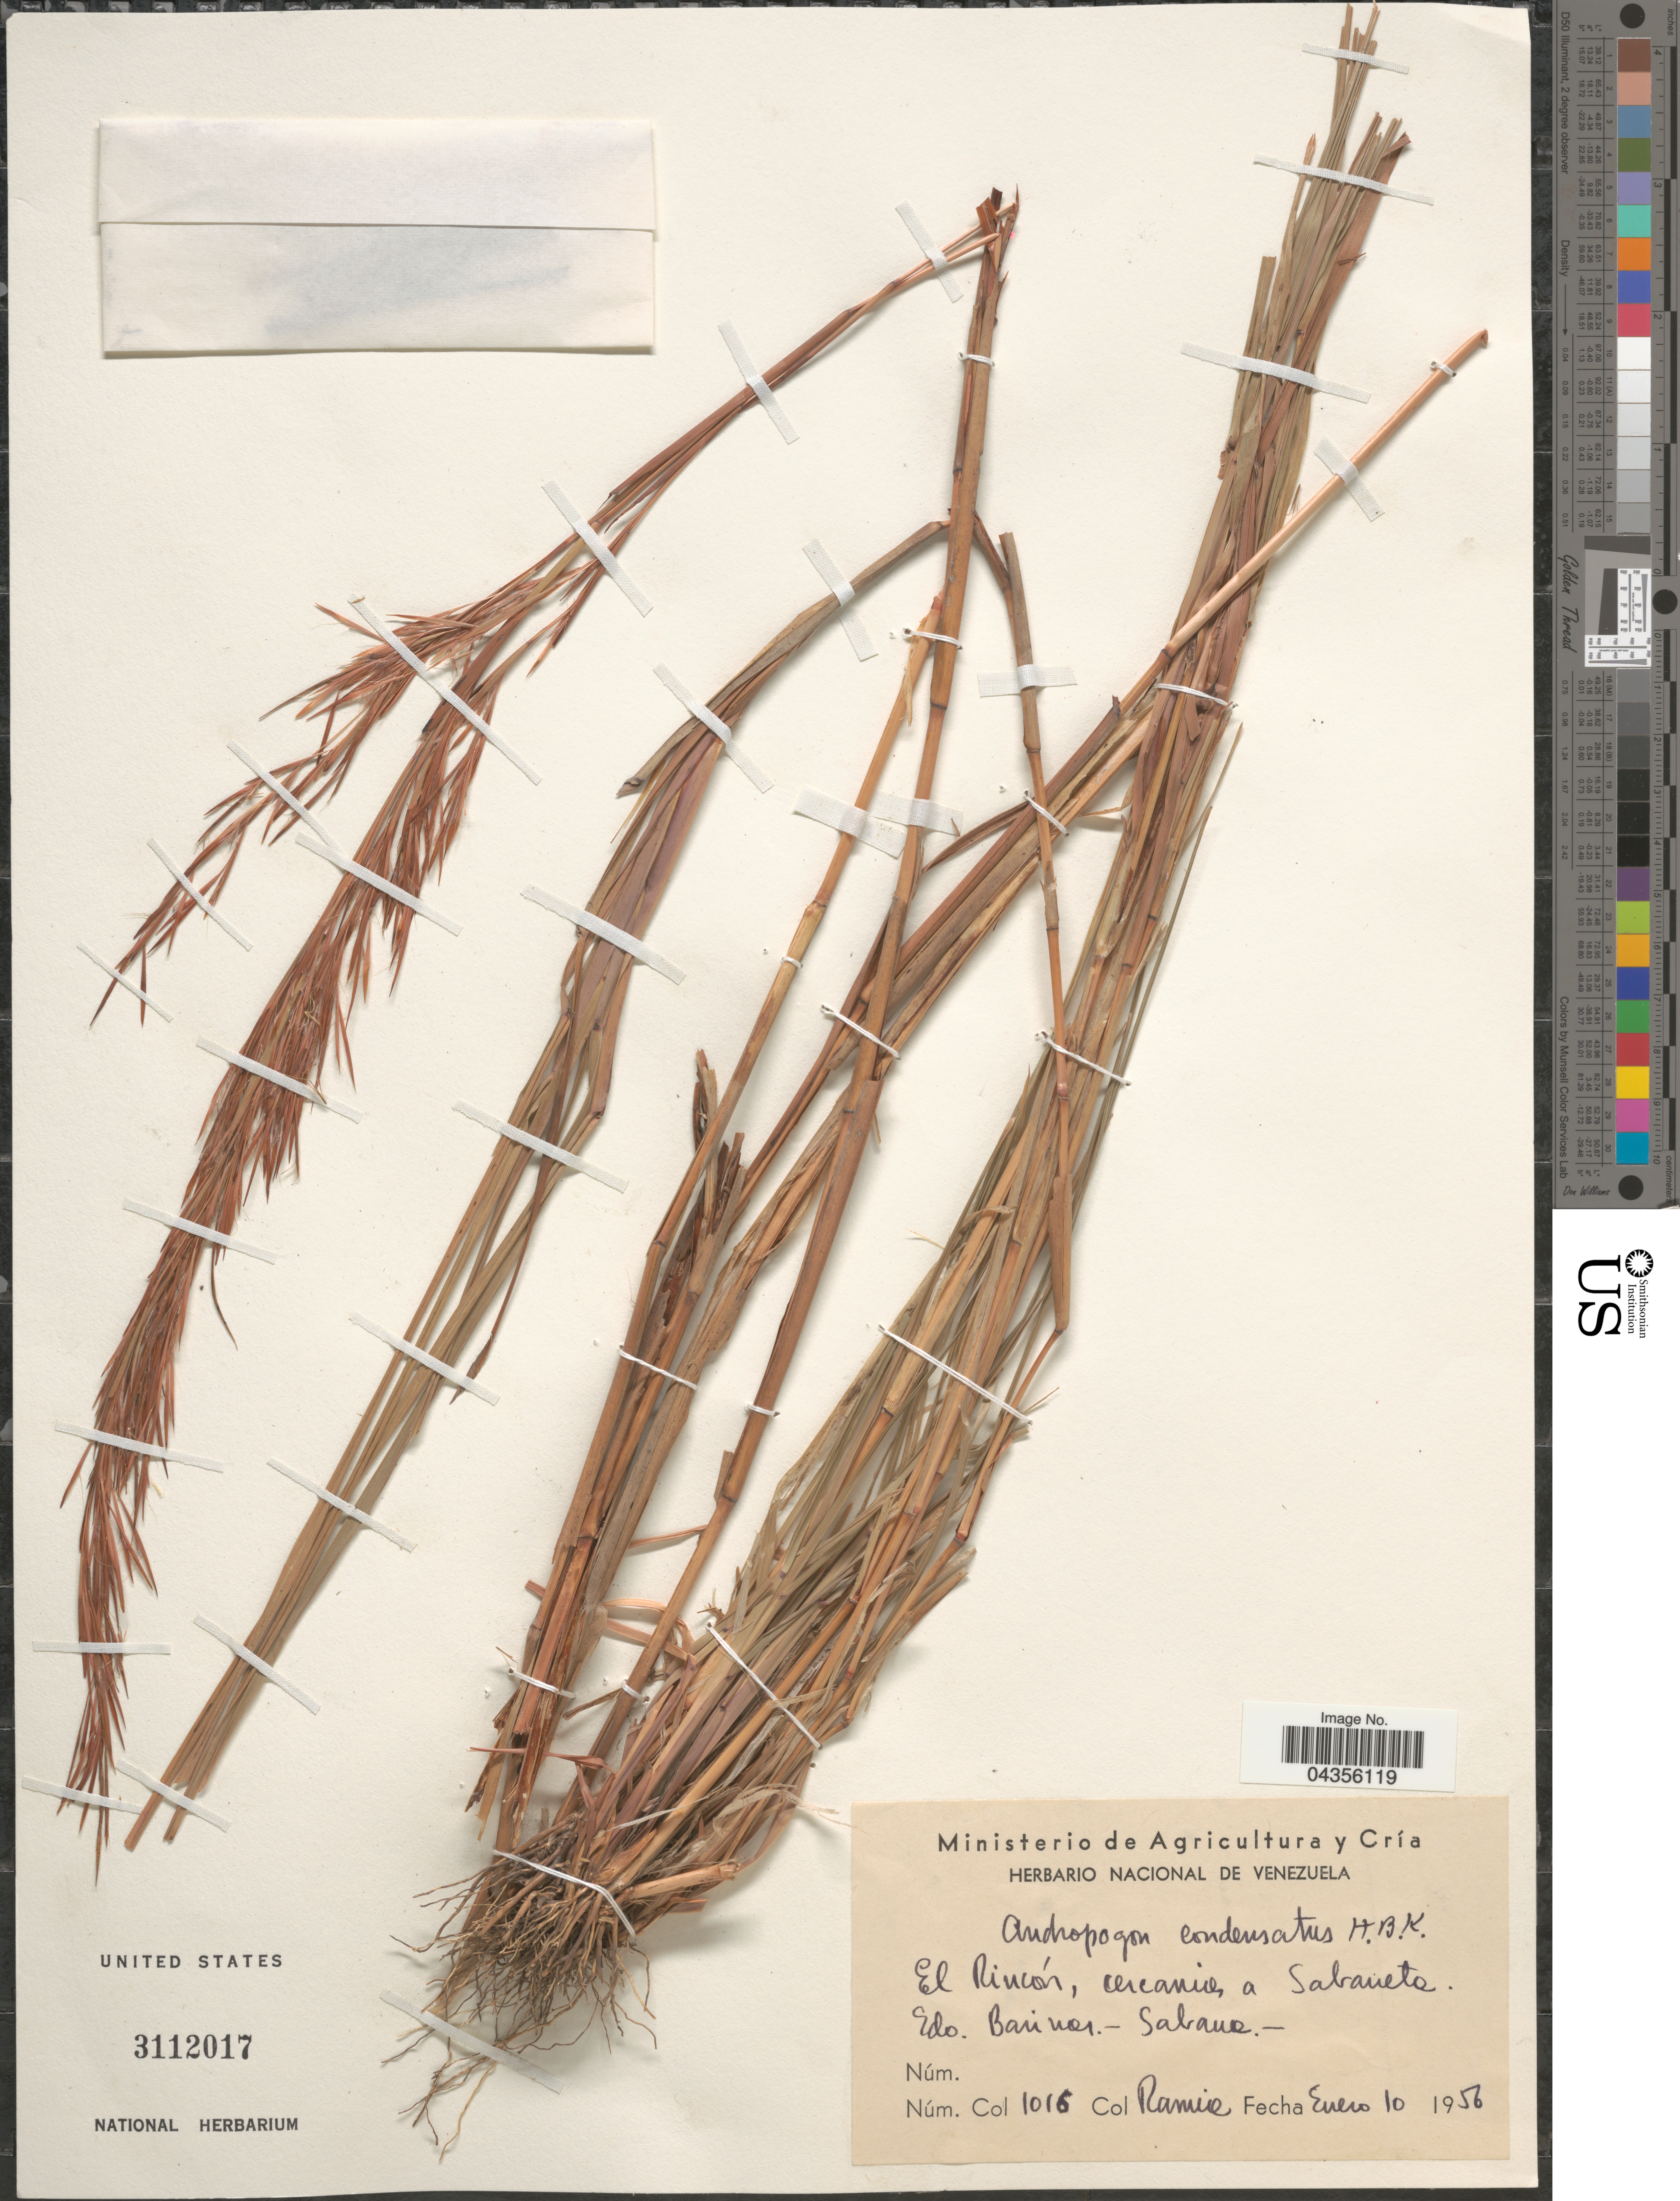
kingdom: Plantae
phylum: Tracheophyta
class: Liliopsida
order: Poales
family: Poaceae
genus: Schizachyrium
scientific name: Schizachyrium condensatum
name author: (Kunth) Nees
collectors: -- Ramia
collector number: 1016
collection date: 1956-01-10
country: Venezuela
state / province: Barinas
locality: El Rincón, cercania a Sabaneta.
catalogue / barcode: US 3112017